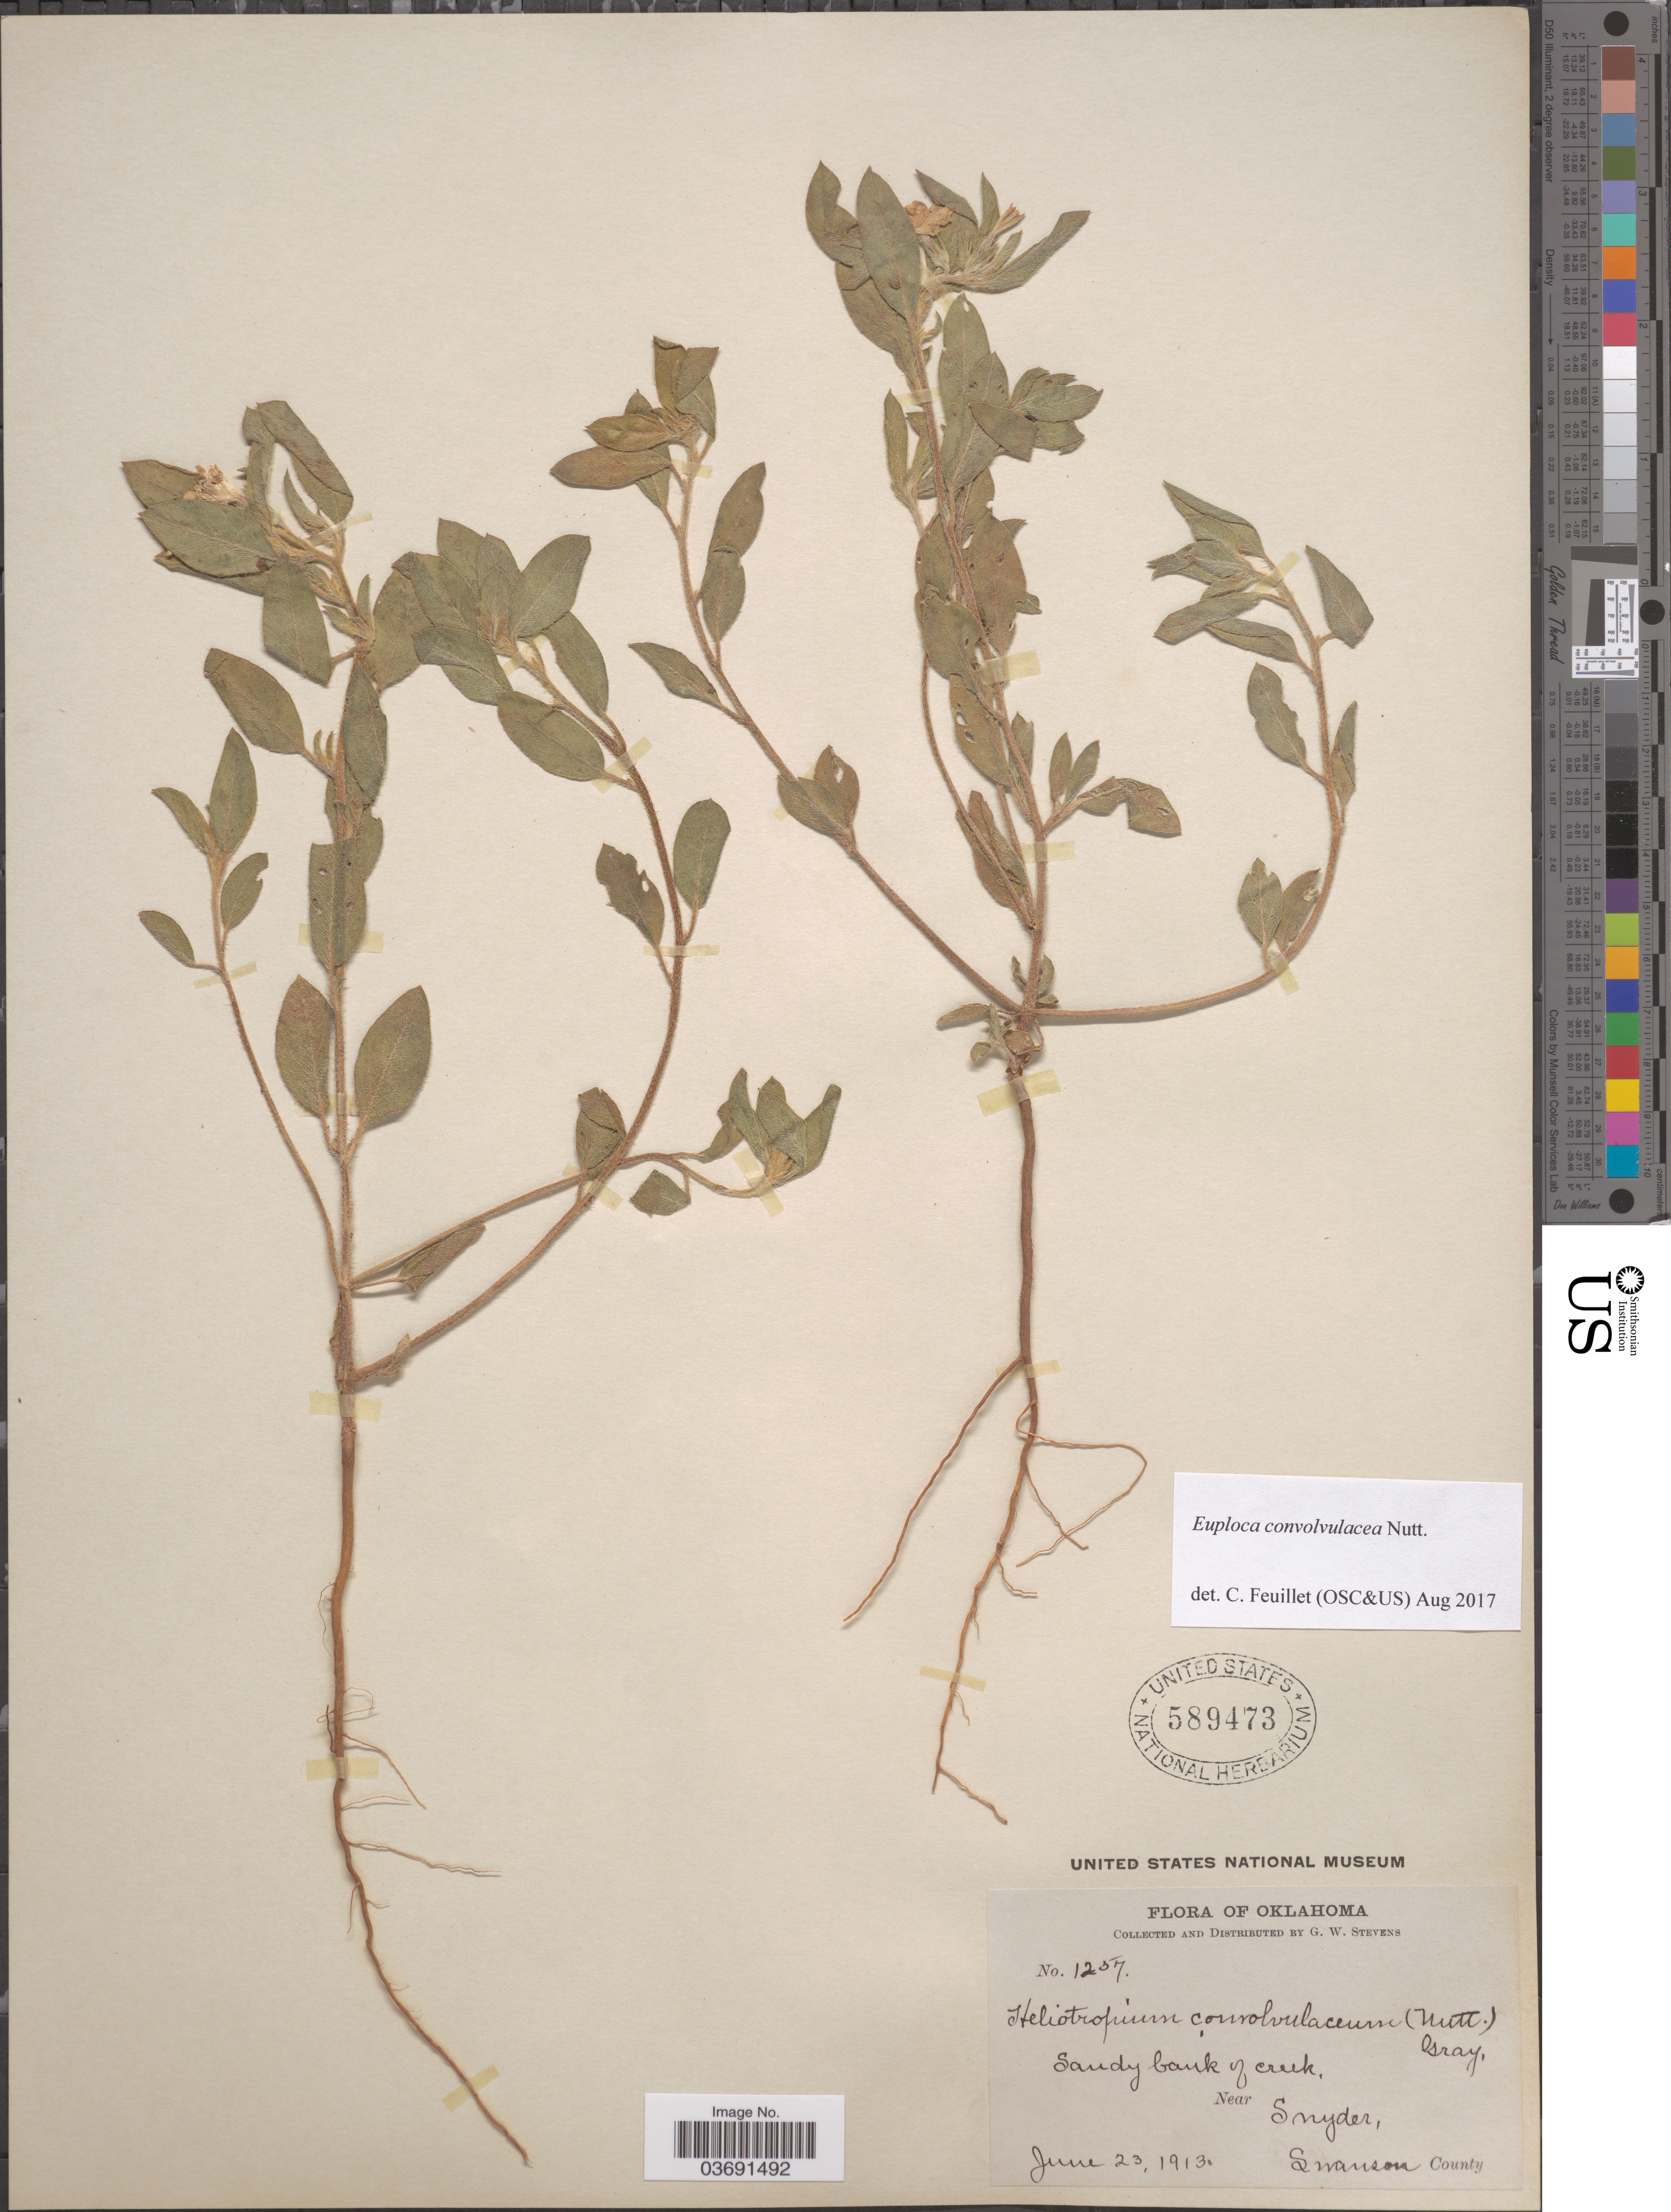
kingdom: Plantae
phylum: Tracheophyta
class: Magnoliopsida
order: Boraginales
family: Heliotropiaceae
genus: Euploca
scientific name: Euploca convolvulacea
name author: Nutt.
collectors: G. W. Stevens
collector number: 1257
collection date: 1913-06-23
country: United States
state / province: Oklahoma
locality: Sandy bank of creek, near Snyder, Swanson County.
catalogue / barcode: US 589473